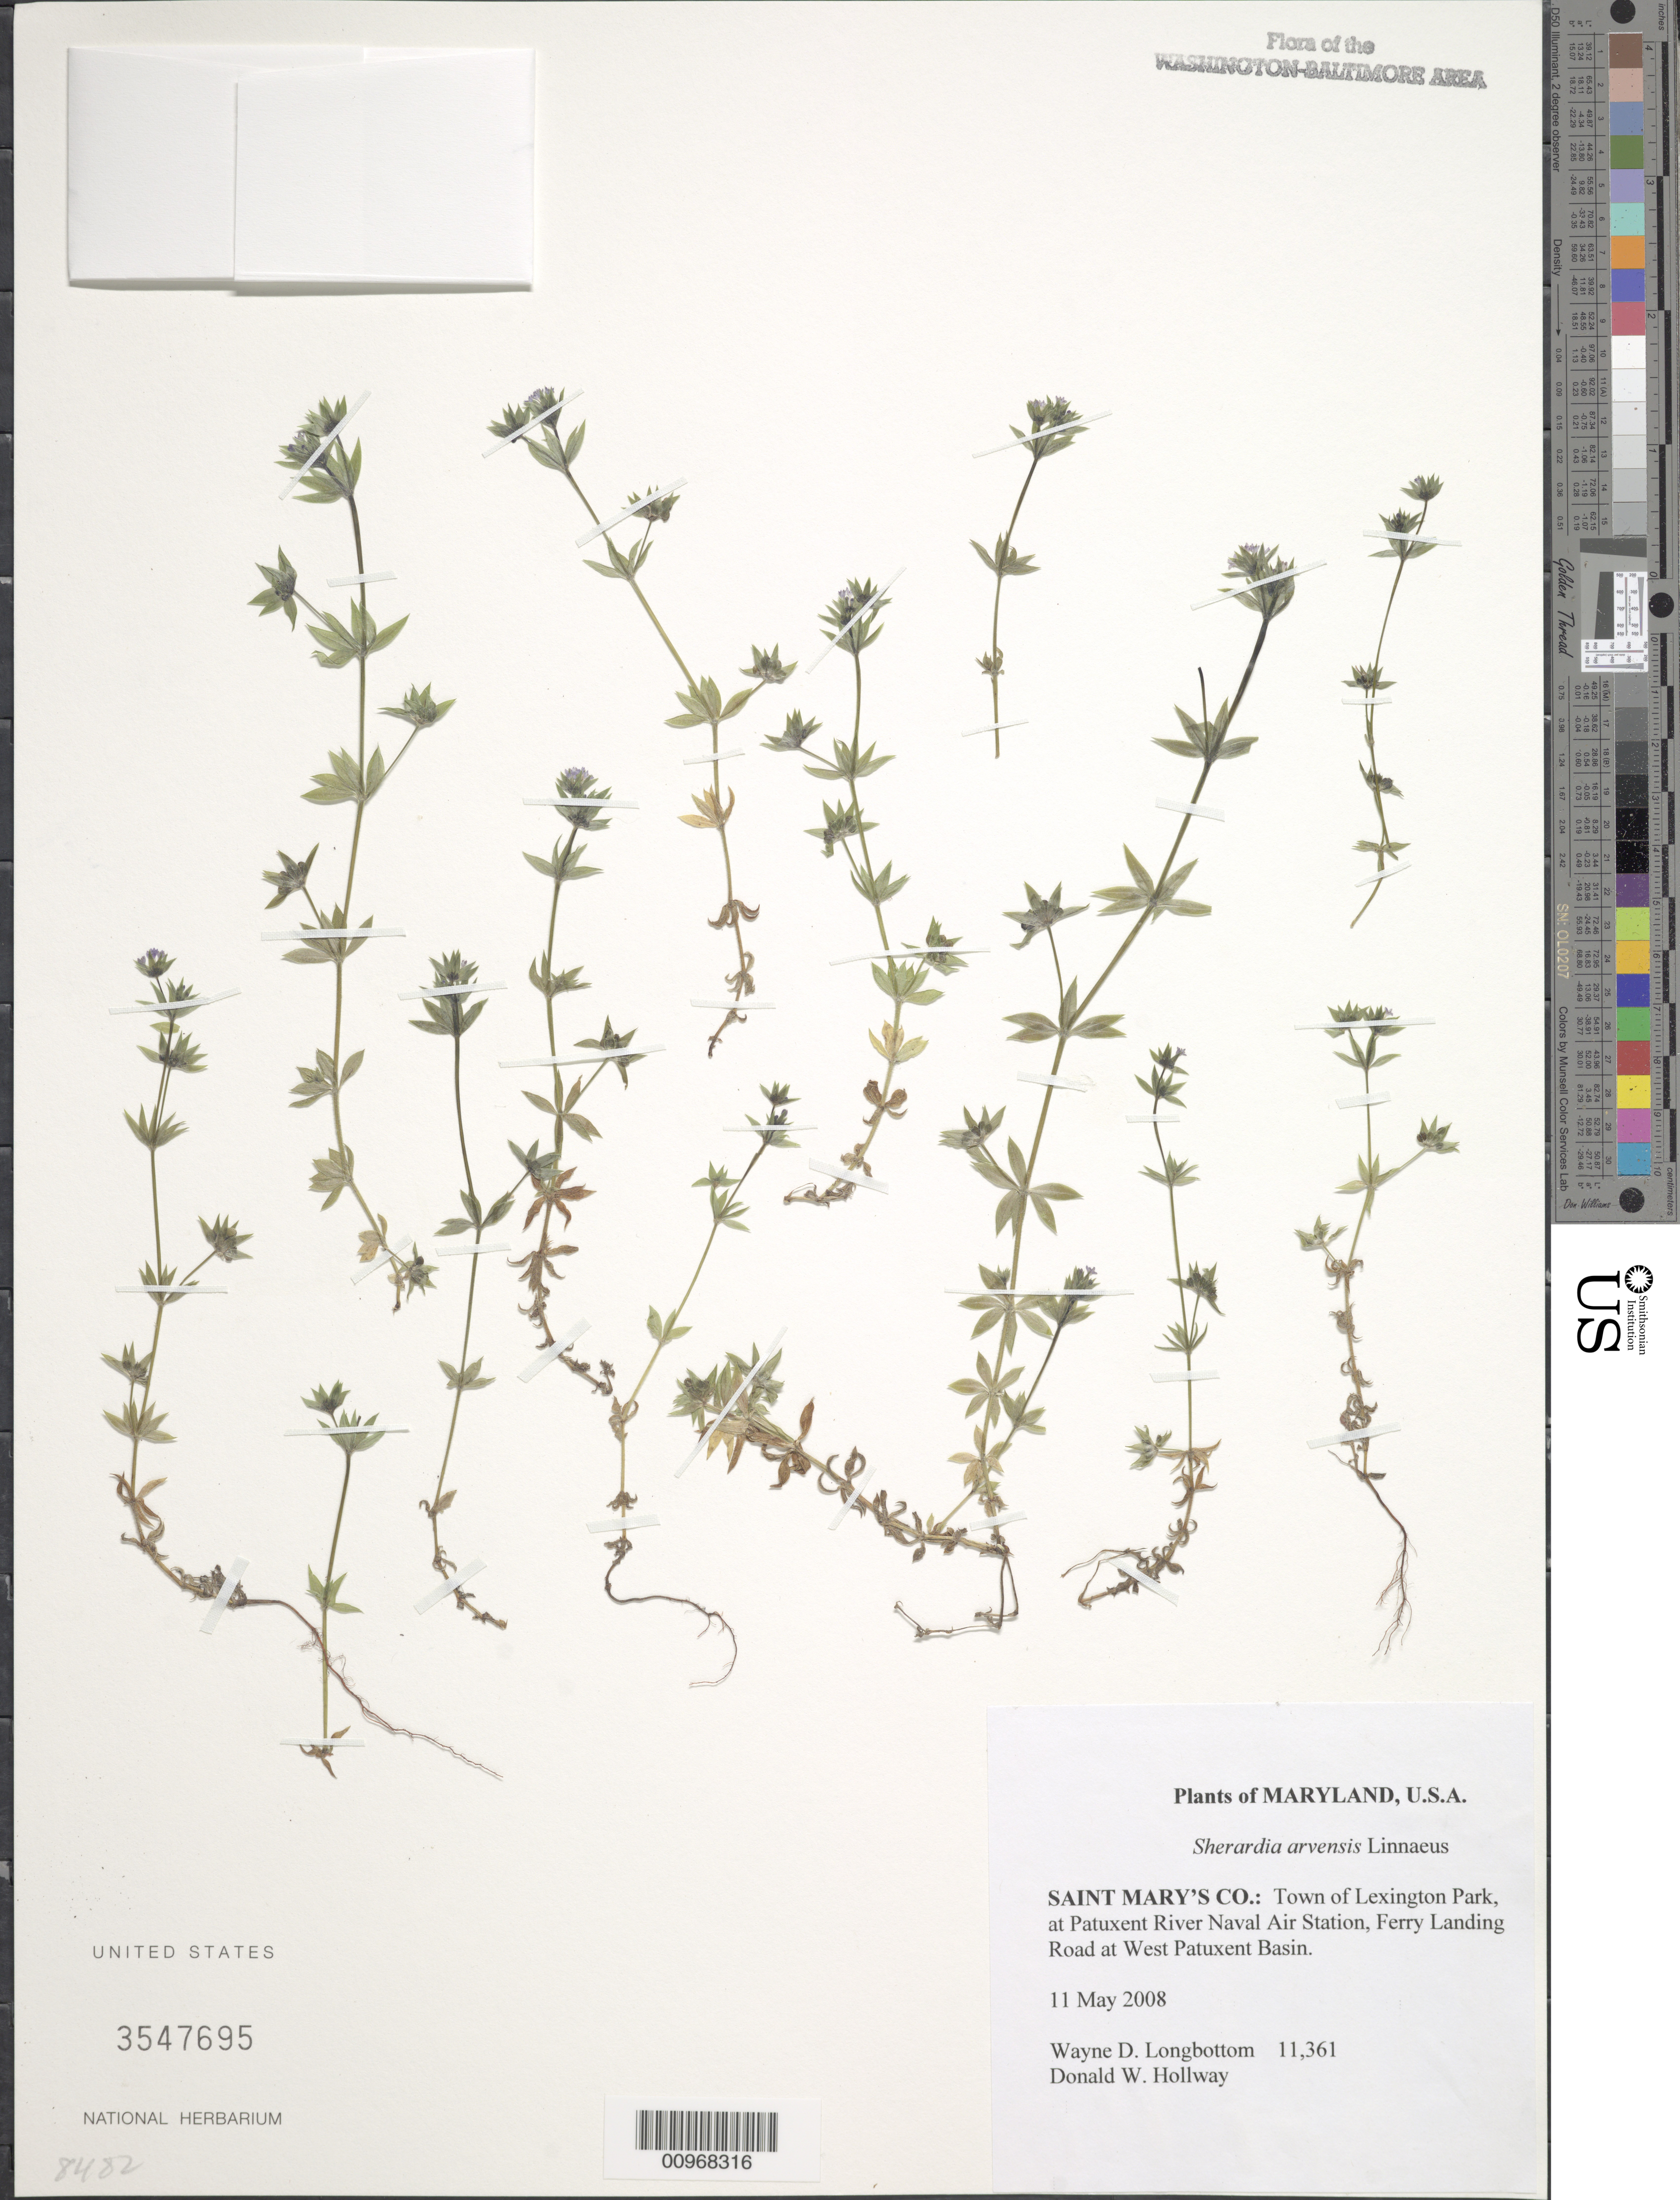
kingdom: Plantae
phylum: Tracheophyta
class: Magnoliopsida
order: Gentianales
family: Rubiaceae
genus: Sherardia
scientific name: Sherardia arvensis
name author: L.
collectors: W. D. Longbottom & D. Hollway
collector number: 11361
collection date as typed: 11 May 2008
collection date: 2008-05-11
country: United States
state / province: Maryland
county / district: St. Mary's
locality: Town of Lexington Park, at Patuxent River Naval Air Station, Ferry Landing Road at West Patuxent Basin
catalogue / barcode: US 3547695